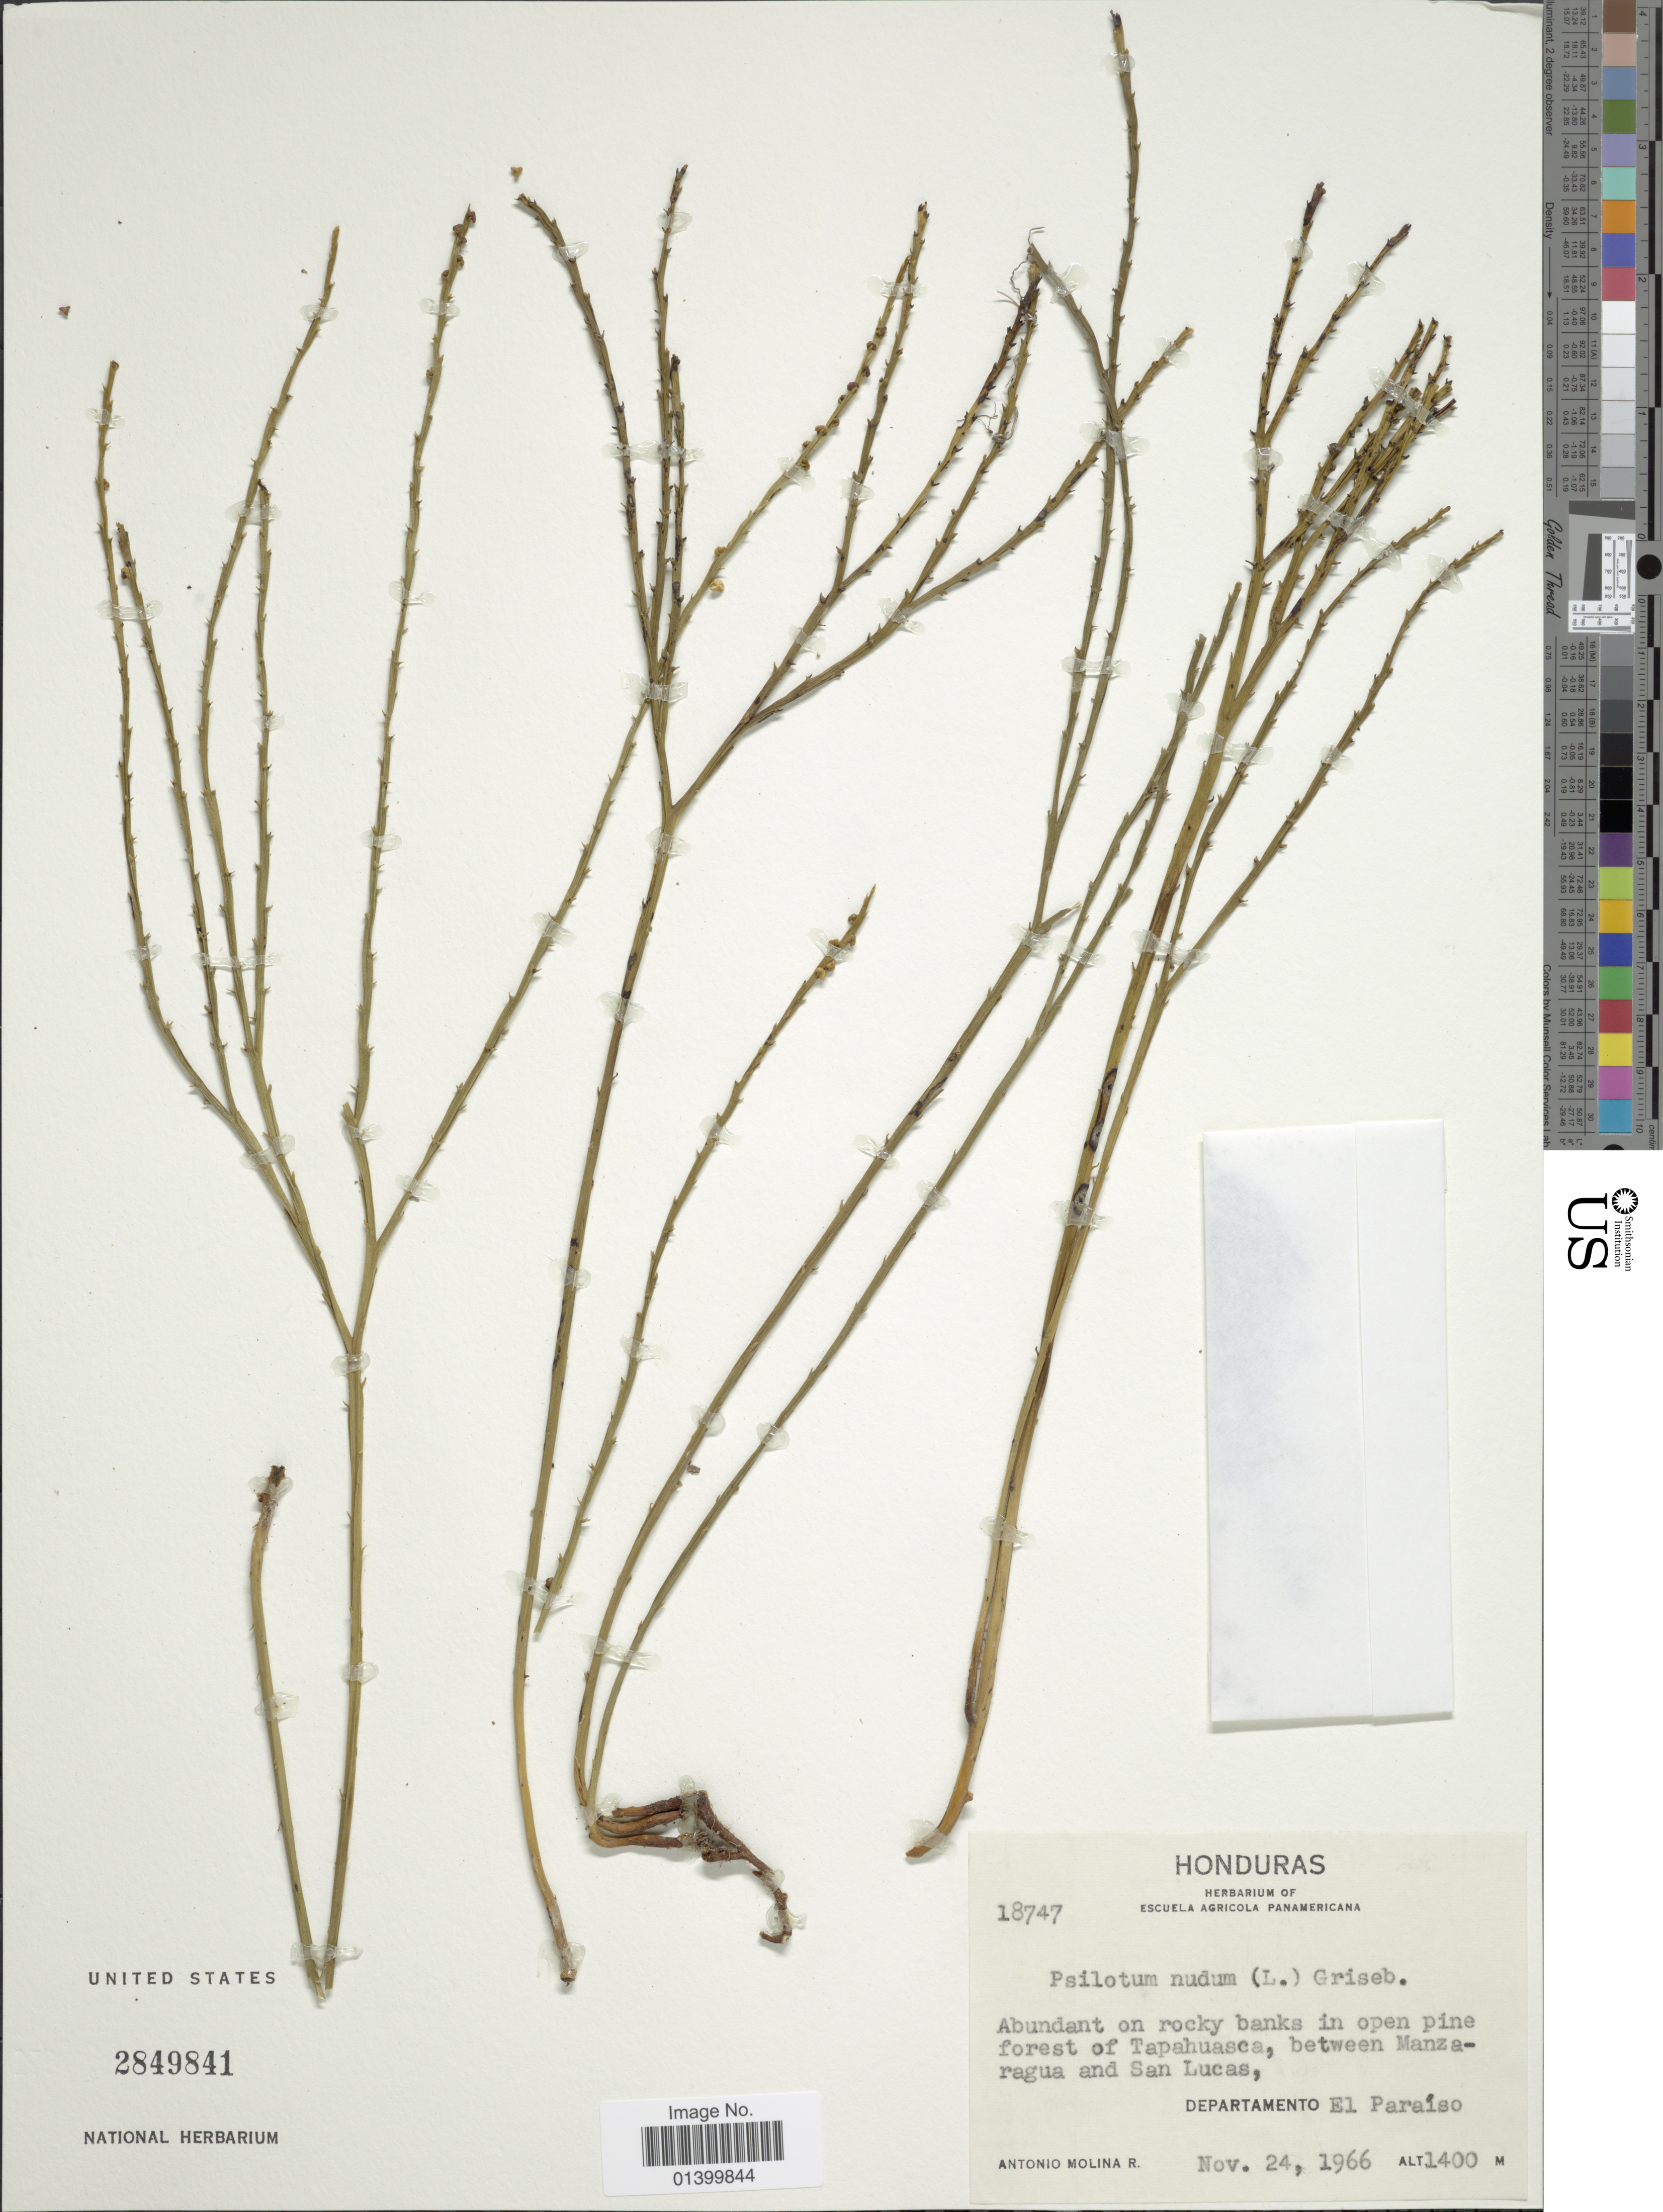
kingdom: Plantae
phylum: Tracheophyta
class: Polypodiopsida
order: Psilotales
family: Psilotaceae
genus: Psilotum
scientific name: Psilotum nudum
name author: (L.) P. Beauv.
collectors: A. Molina R.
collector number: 18747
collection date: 1966-11-24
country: Honduras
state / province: El Paraíso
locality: Abundant on rocky banks in open pine forest of Tapahuasca, between Manzaragua and San Lucas, Departamento El Paraíso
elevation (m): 1400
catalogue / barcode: US 2849841